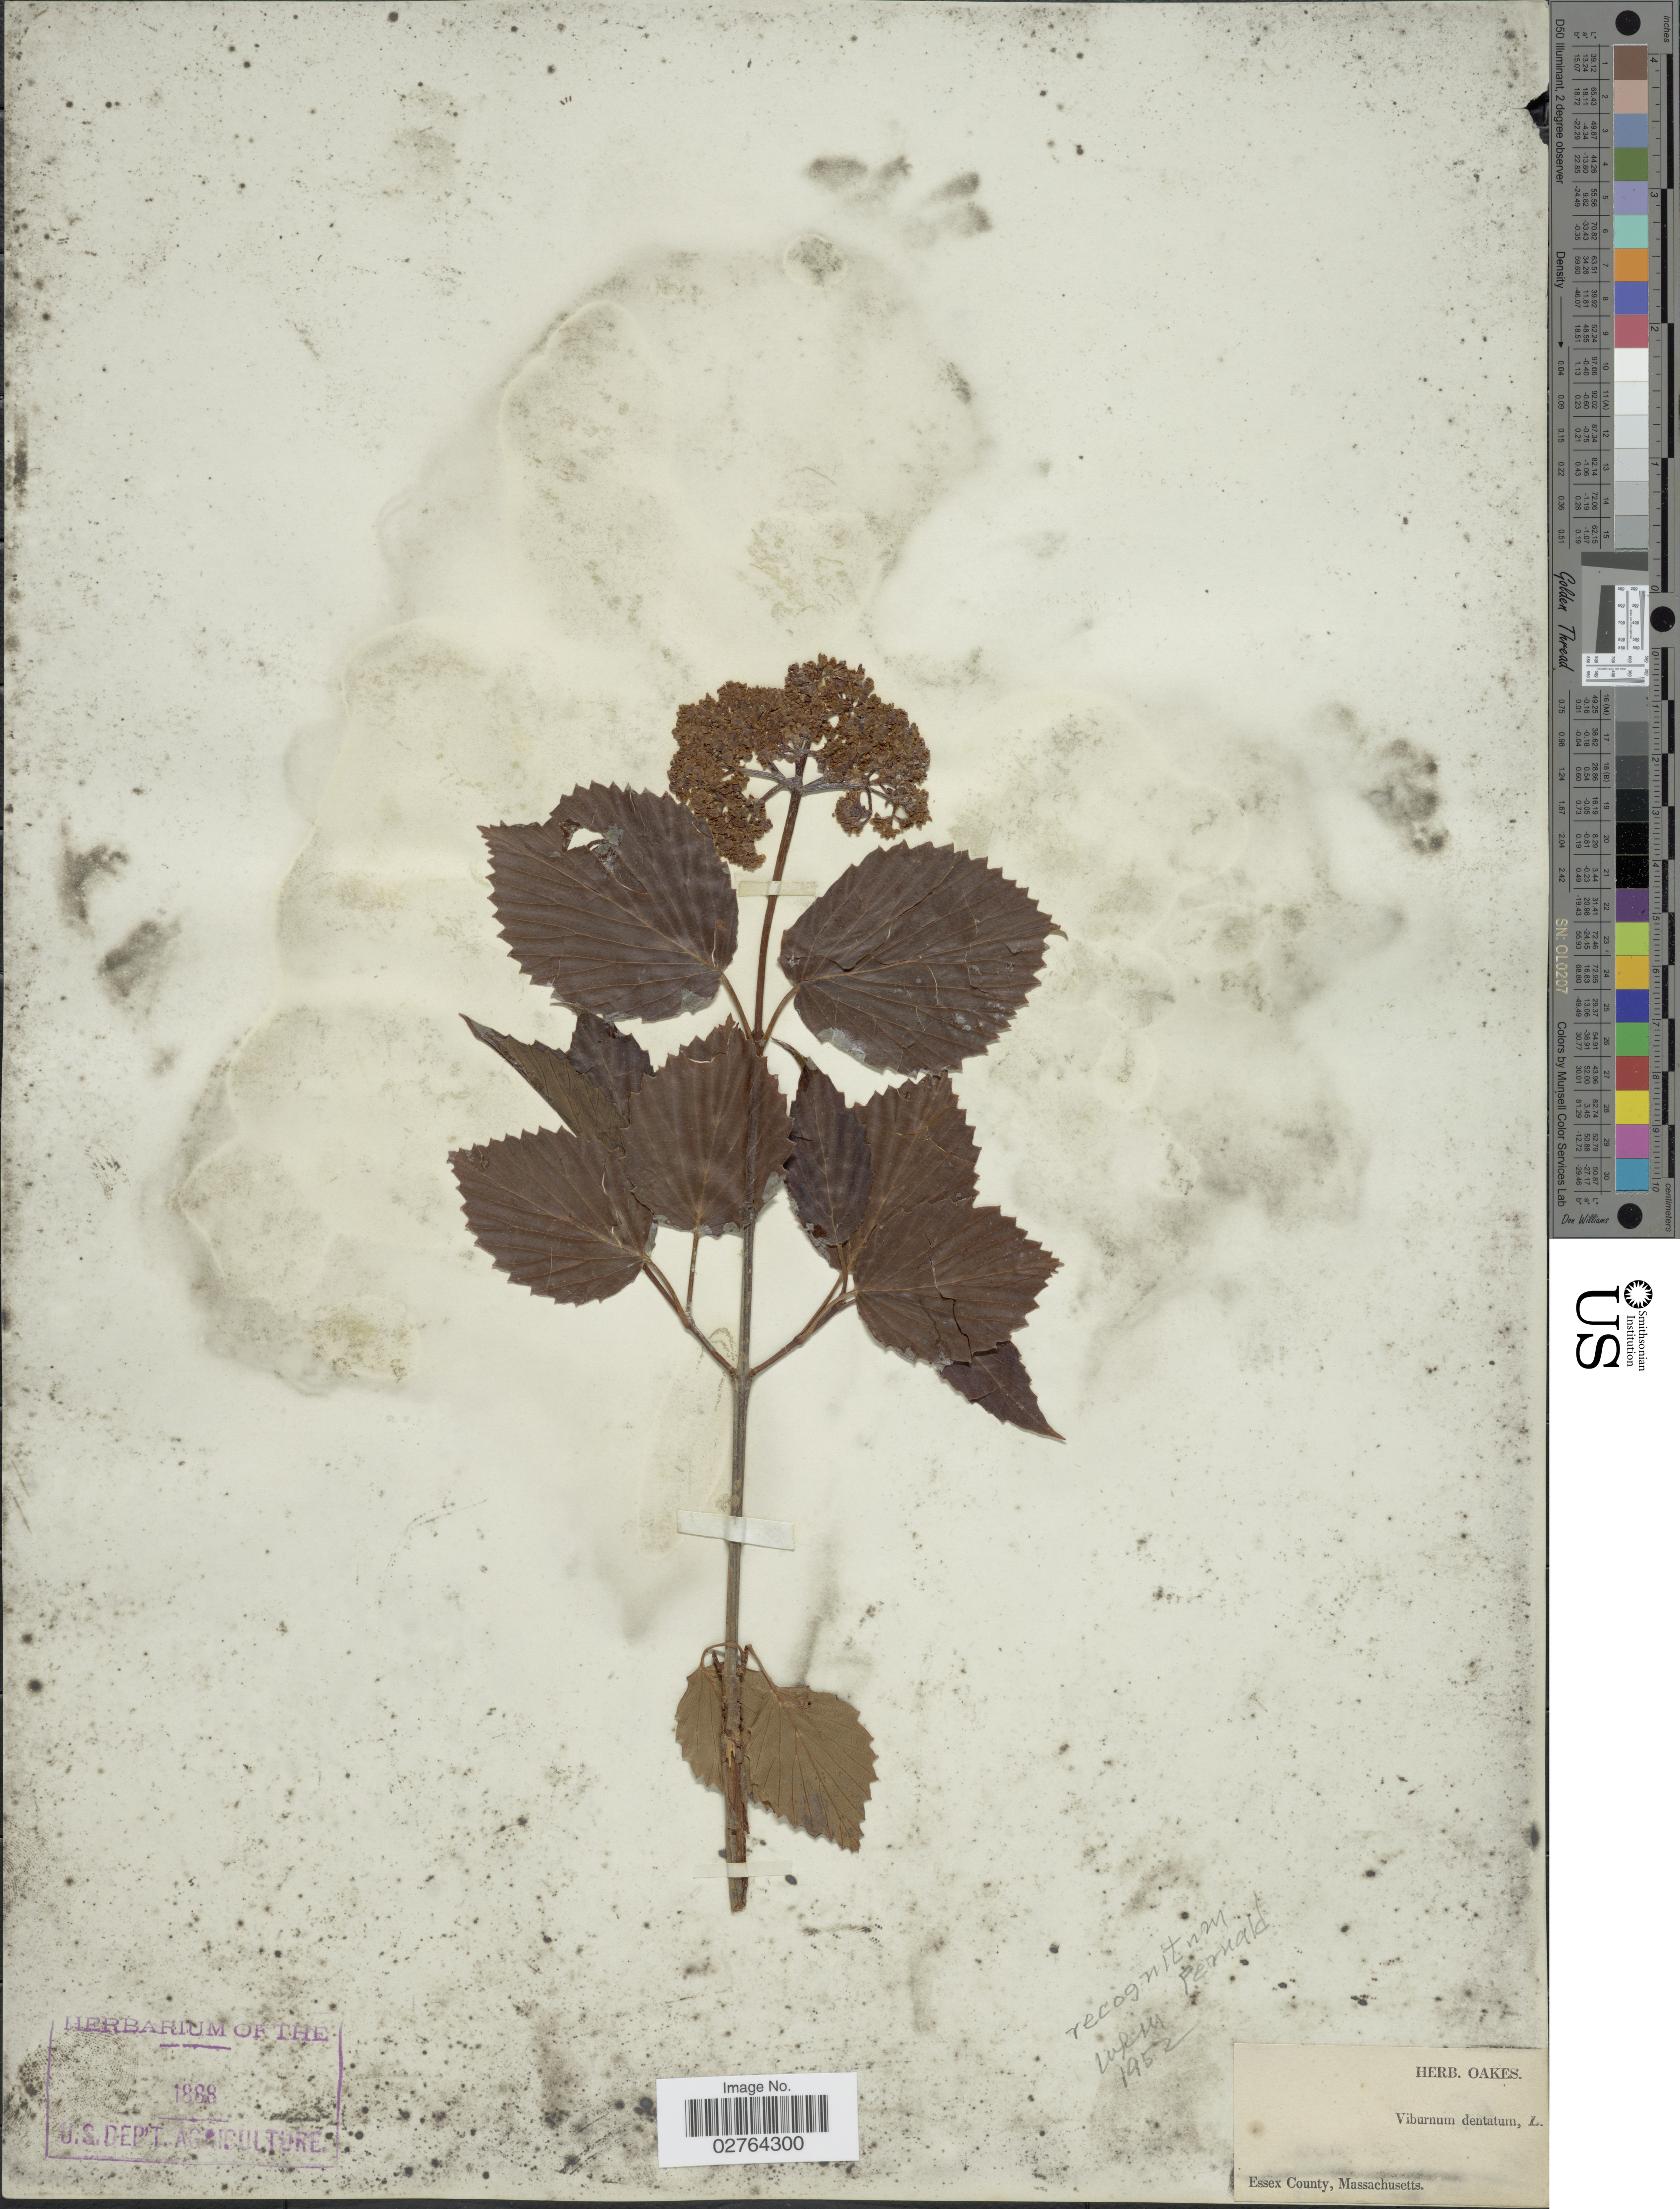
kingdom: Plantae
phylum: Tracheophyta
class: Magnoliopsida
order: Dipsacales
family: Viburnaceae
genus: Viburnum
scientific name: Viburnum recognitum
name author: Fernald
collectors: ex herb. Oakes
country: United States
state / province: Massachusetts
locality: Essex County